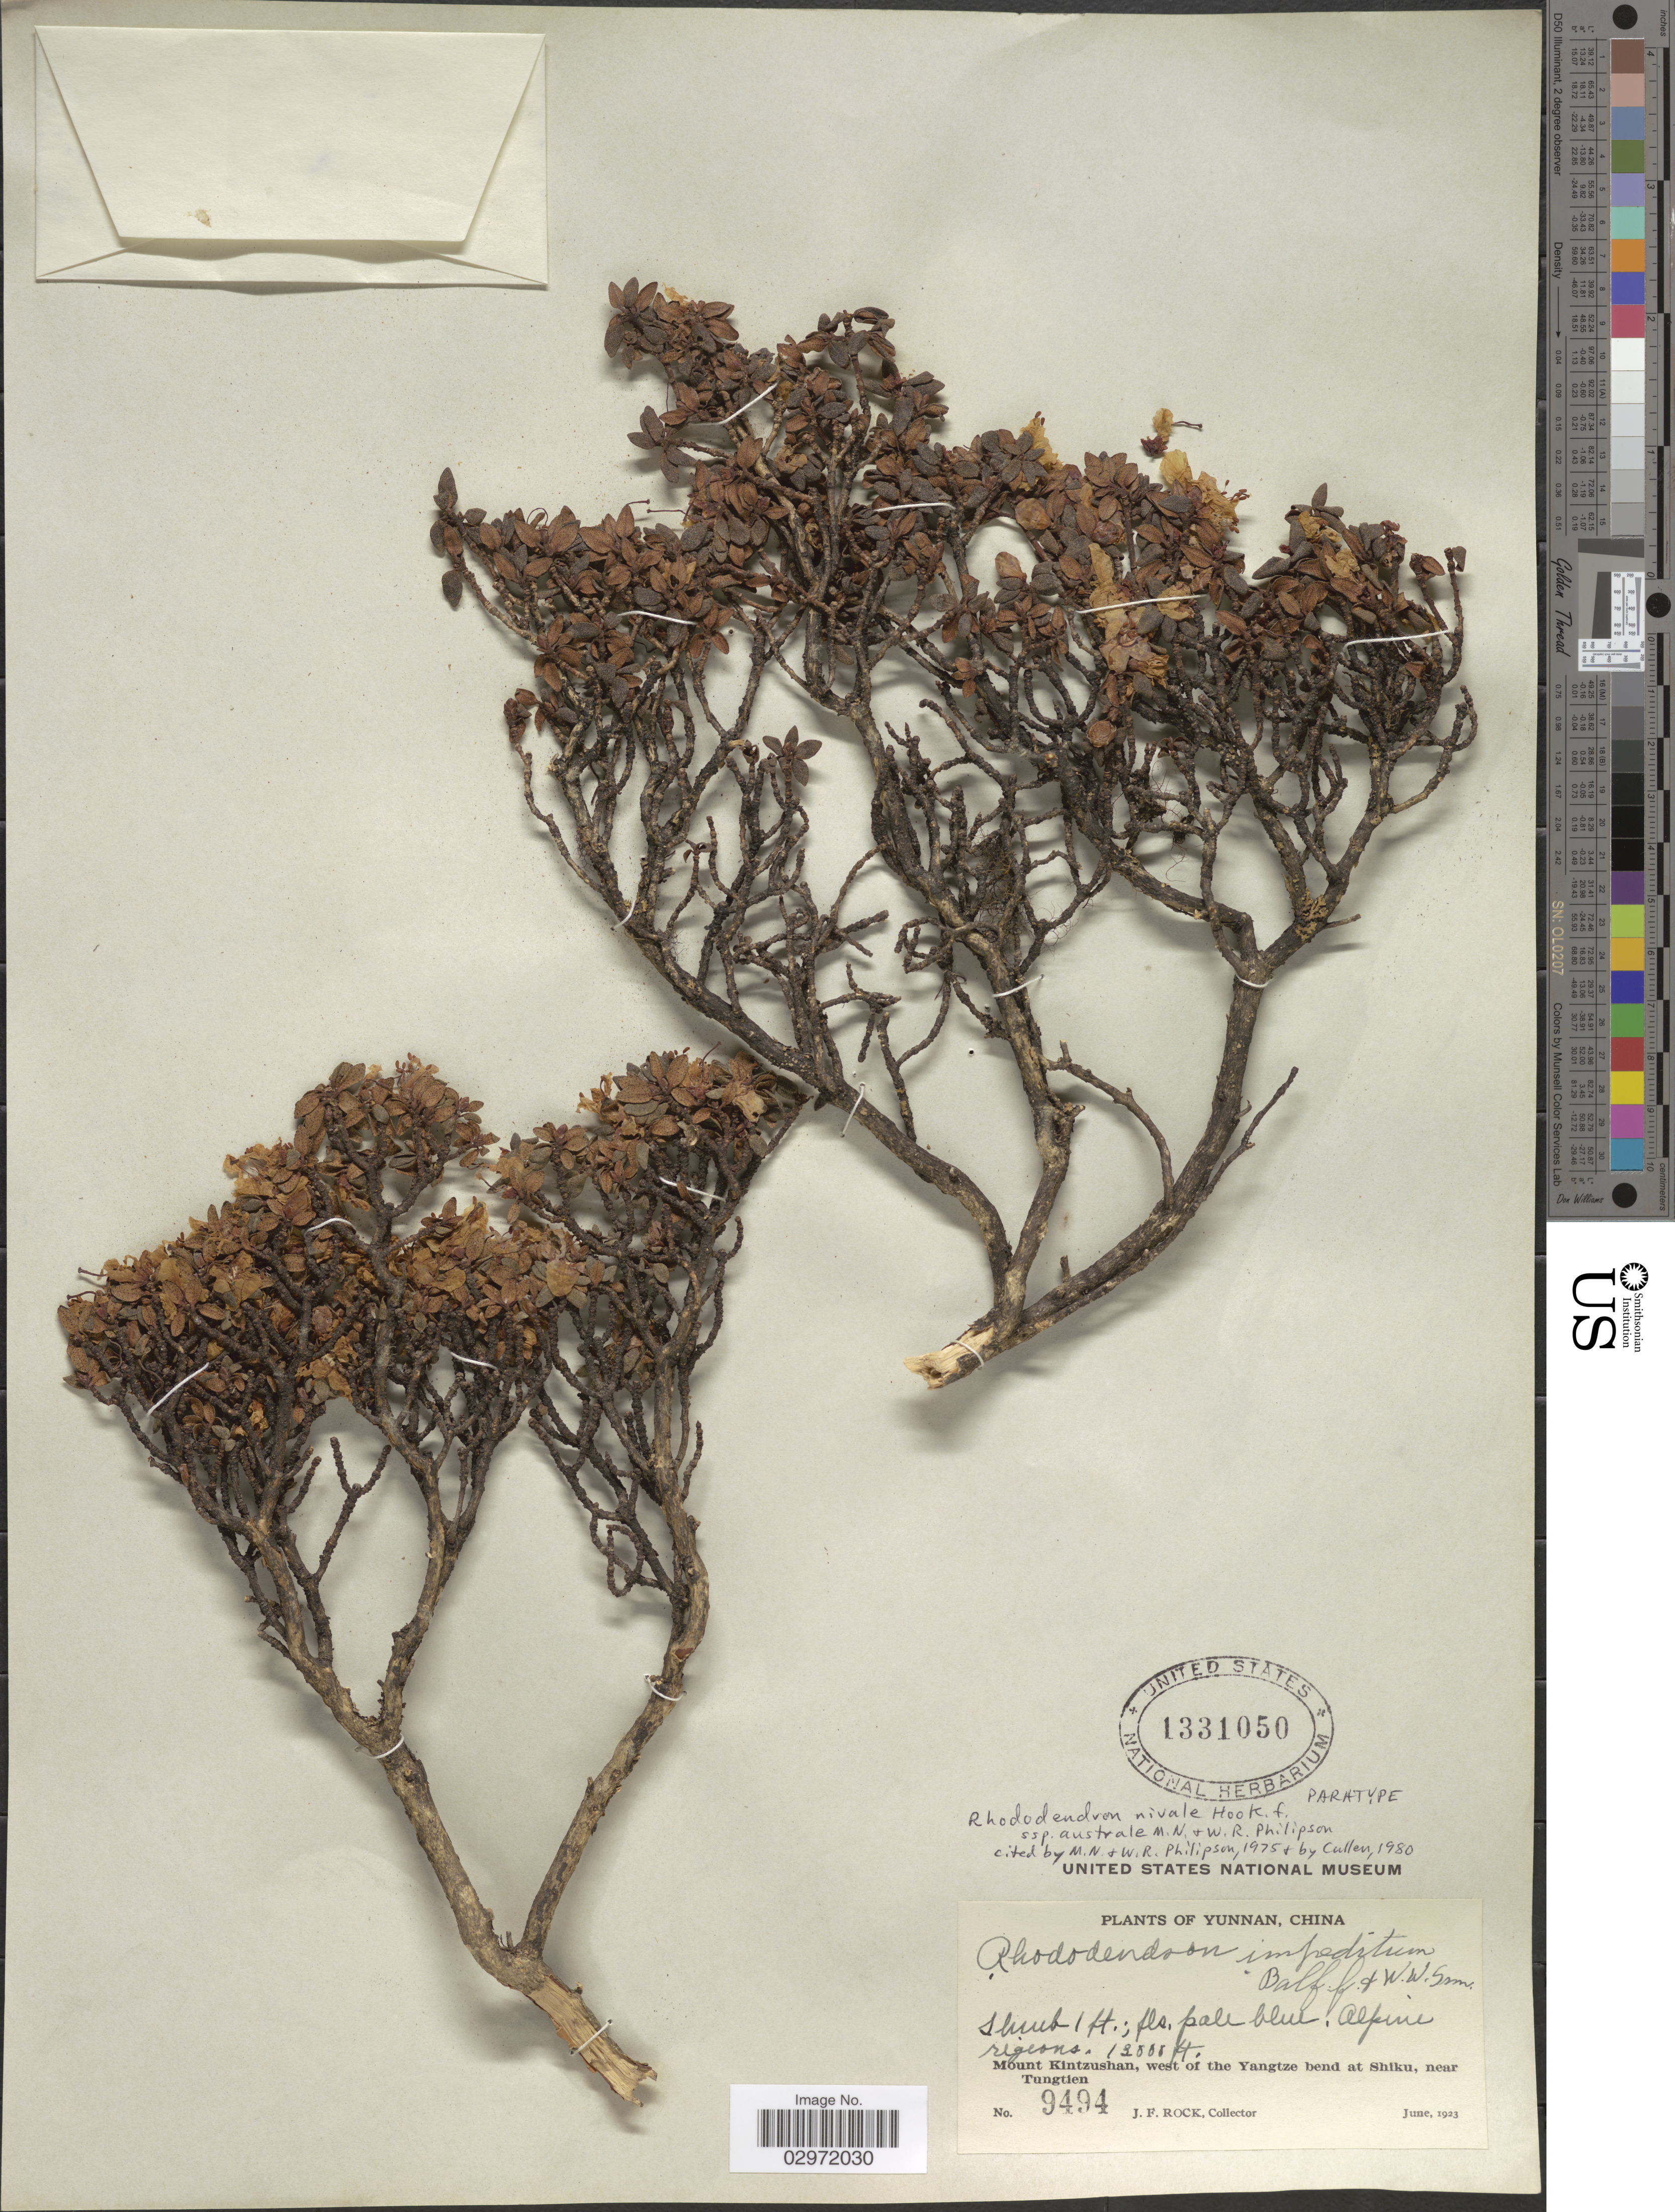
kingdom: Plantae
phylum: Tracheophyta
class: Magnoliopsida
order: Ericales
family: Ericaceae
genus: Rhododendron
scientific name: Rhododendron nivale subsp. australe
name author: M. N. Philipson & Philipson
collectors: J. Rock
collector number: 9494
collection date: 1923-06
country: China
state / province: Yunnan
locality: Mount Kintzushan, west of the Yangtze bend at Shiku, near Tungtien.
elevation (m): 3962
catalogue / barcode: US 1331050